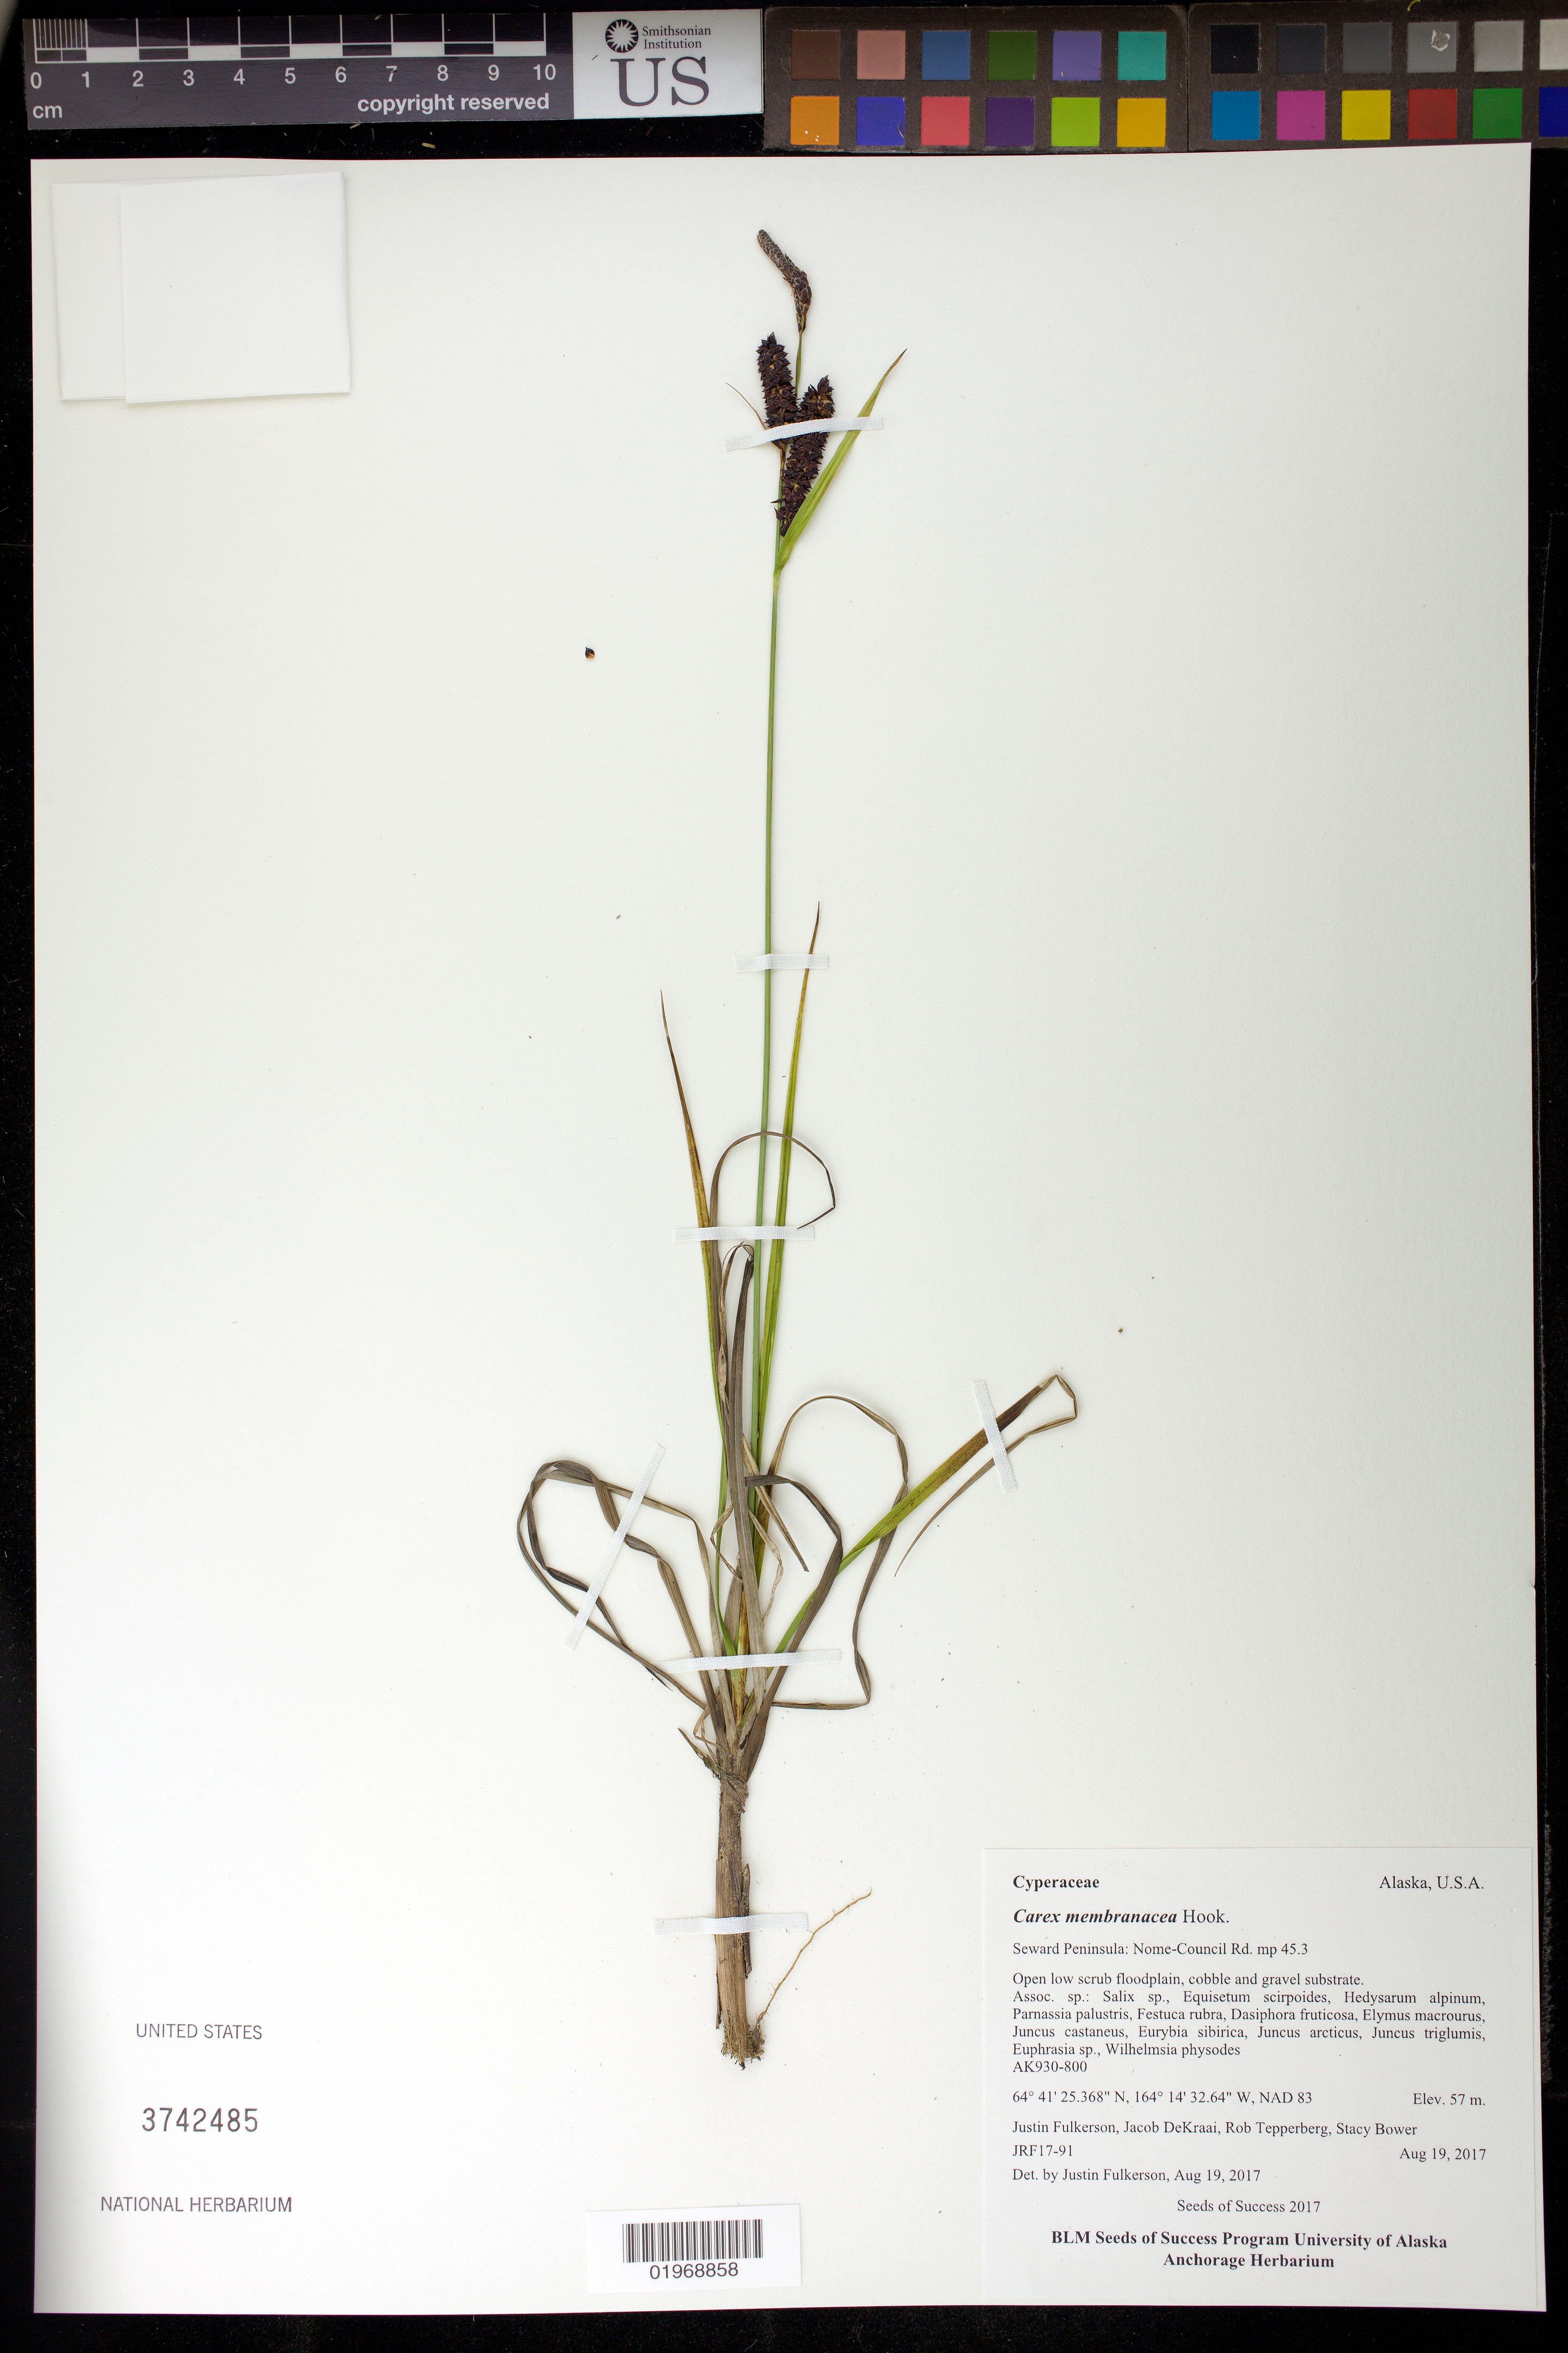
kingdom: Plantae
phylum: Tracheophyta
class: Liliopsida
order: Poales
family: Cyperaceae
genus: Carex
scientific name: Carex membranacea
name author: Hook.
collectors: J. Fulkerson, J. DeKraai, R. Tepperberg & S. Bower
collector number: JRF17-91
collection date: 2017-08-19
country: United States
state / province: Alaska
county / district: Nome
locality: Seward Peninsula, Nome Council Road mp 45.3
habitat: Open low shrub, cobble and gravel substrate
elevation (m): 57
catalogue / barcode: US 3742485